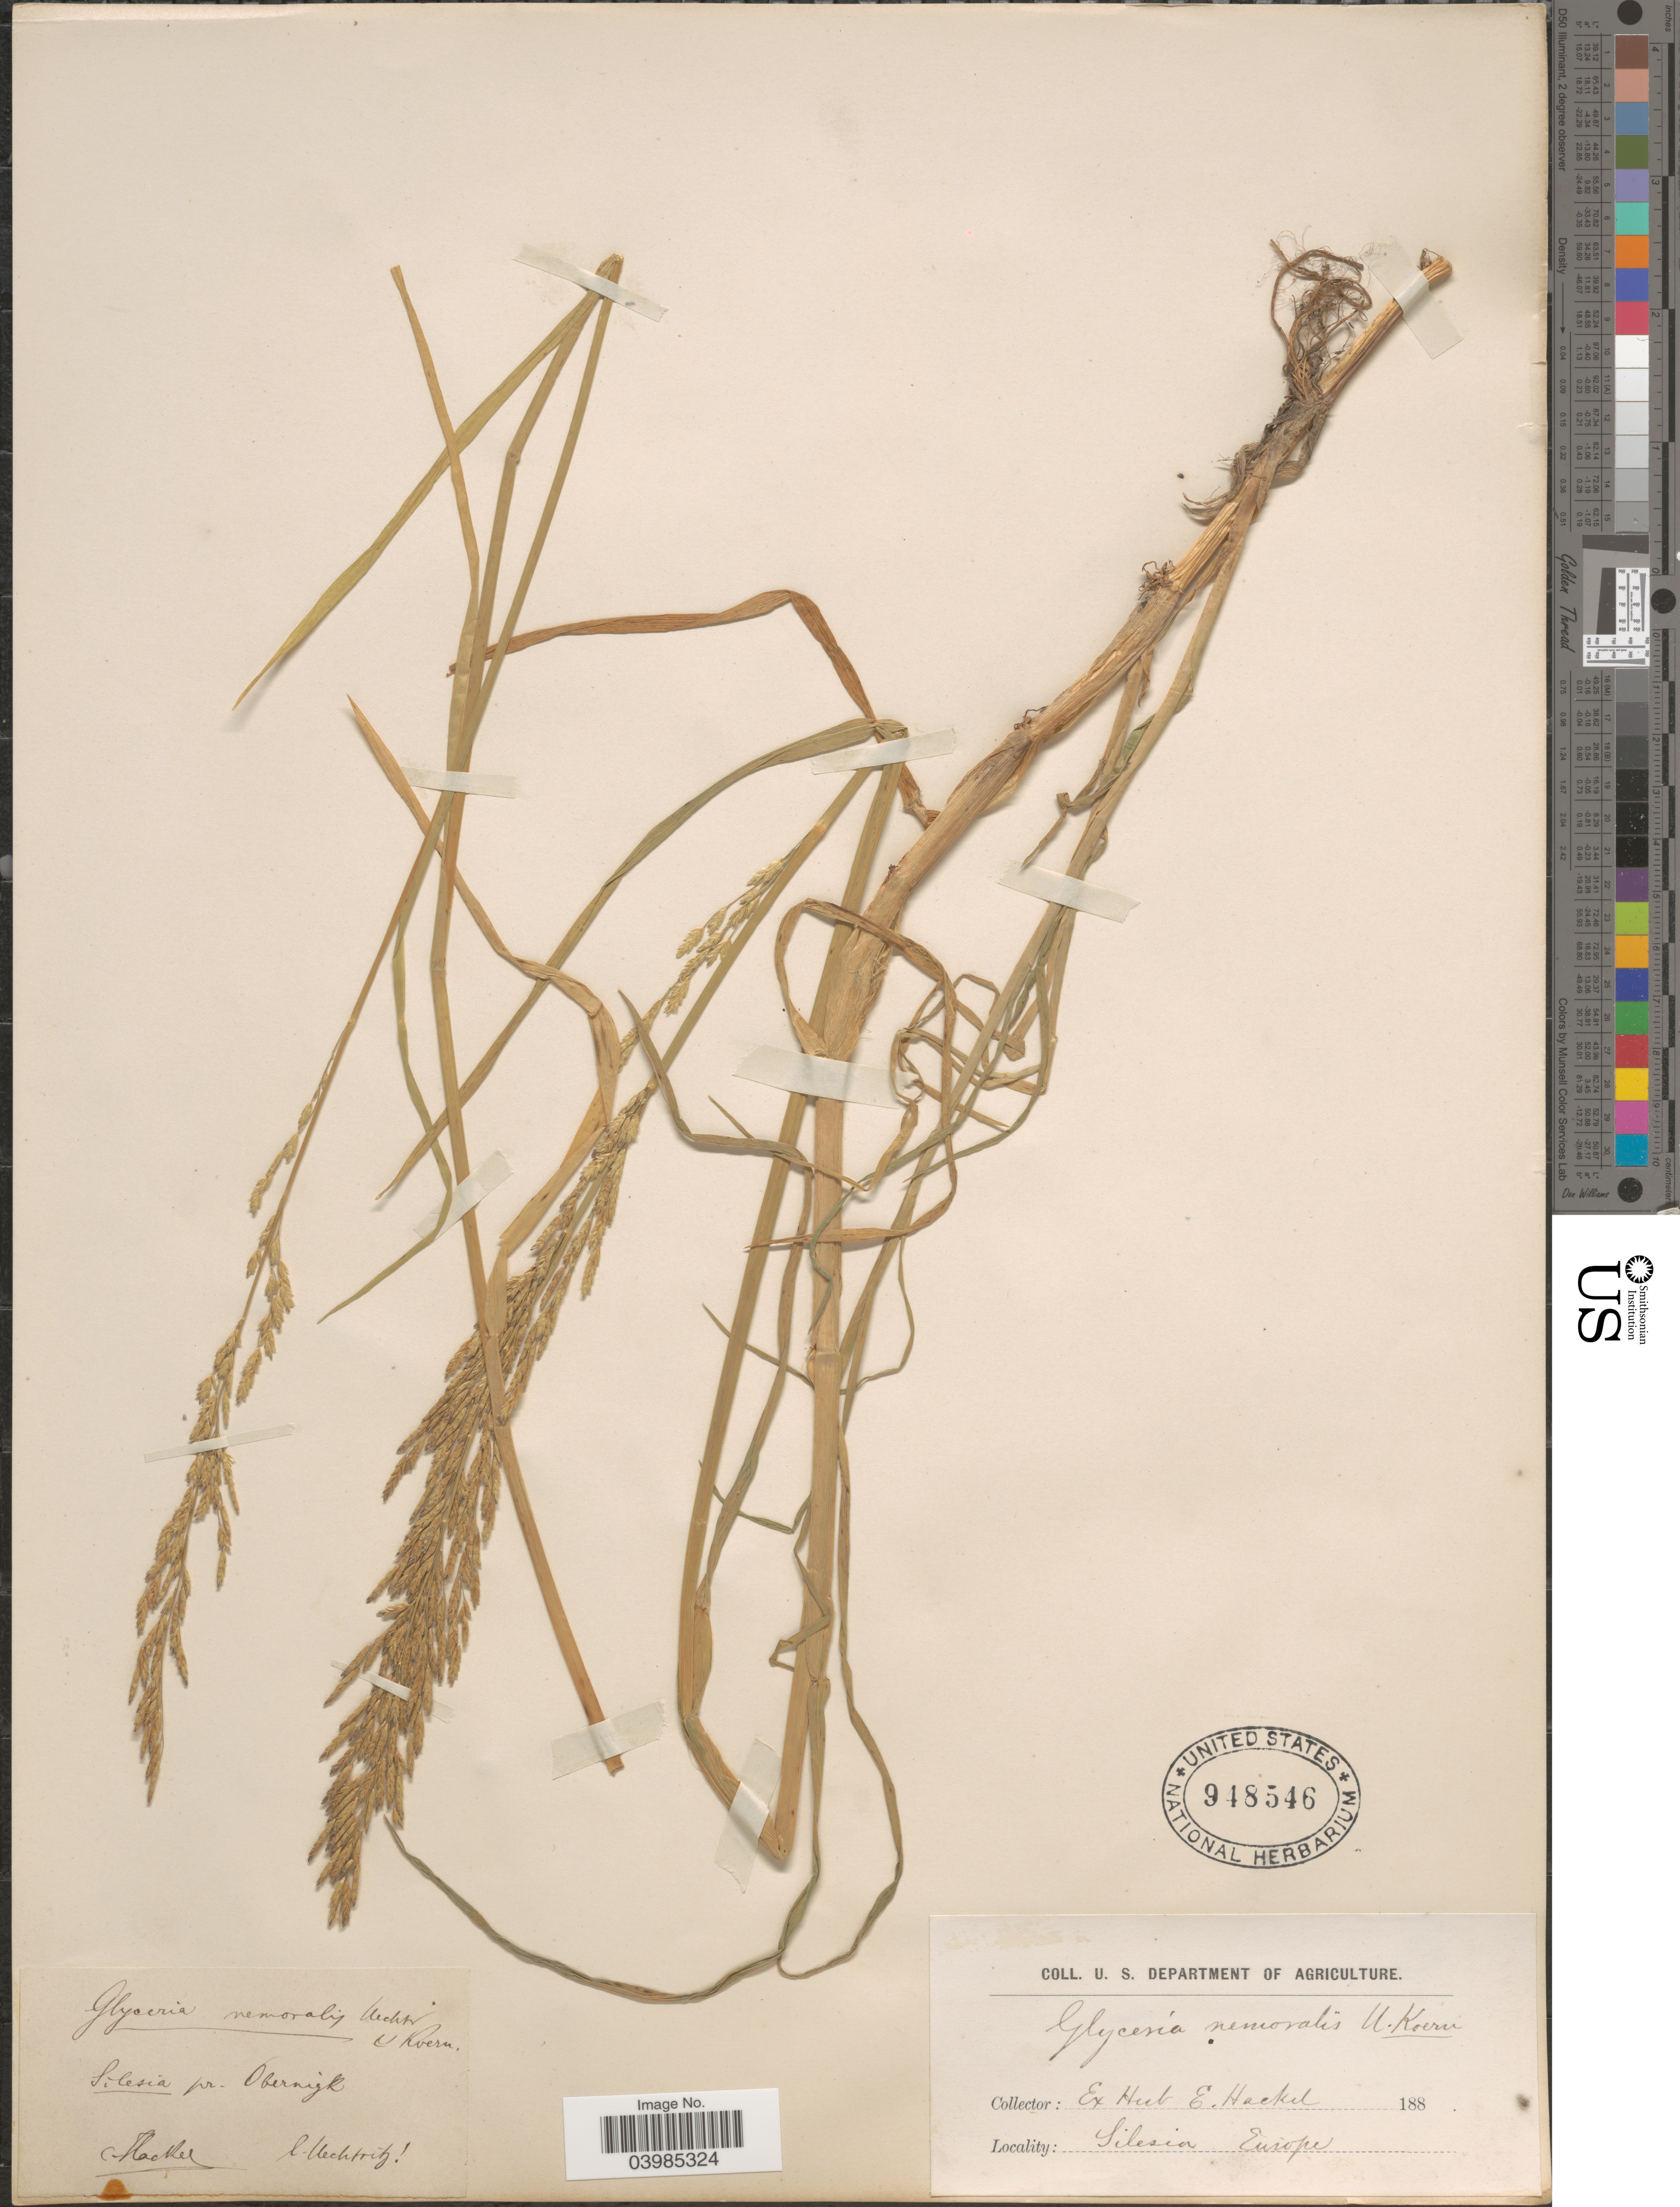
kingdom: Plantae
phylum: Tracheophyta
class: Liliopsida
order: Poales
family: Poaceae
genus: Glyceria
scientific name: Glyceria nemoralis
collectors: E. Hackel & Uechtritz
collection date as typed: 188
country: Poland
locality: Silesia pr. Obernizk. Europe.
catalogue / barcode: US 948546